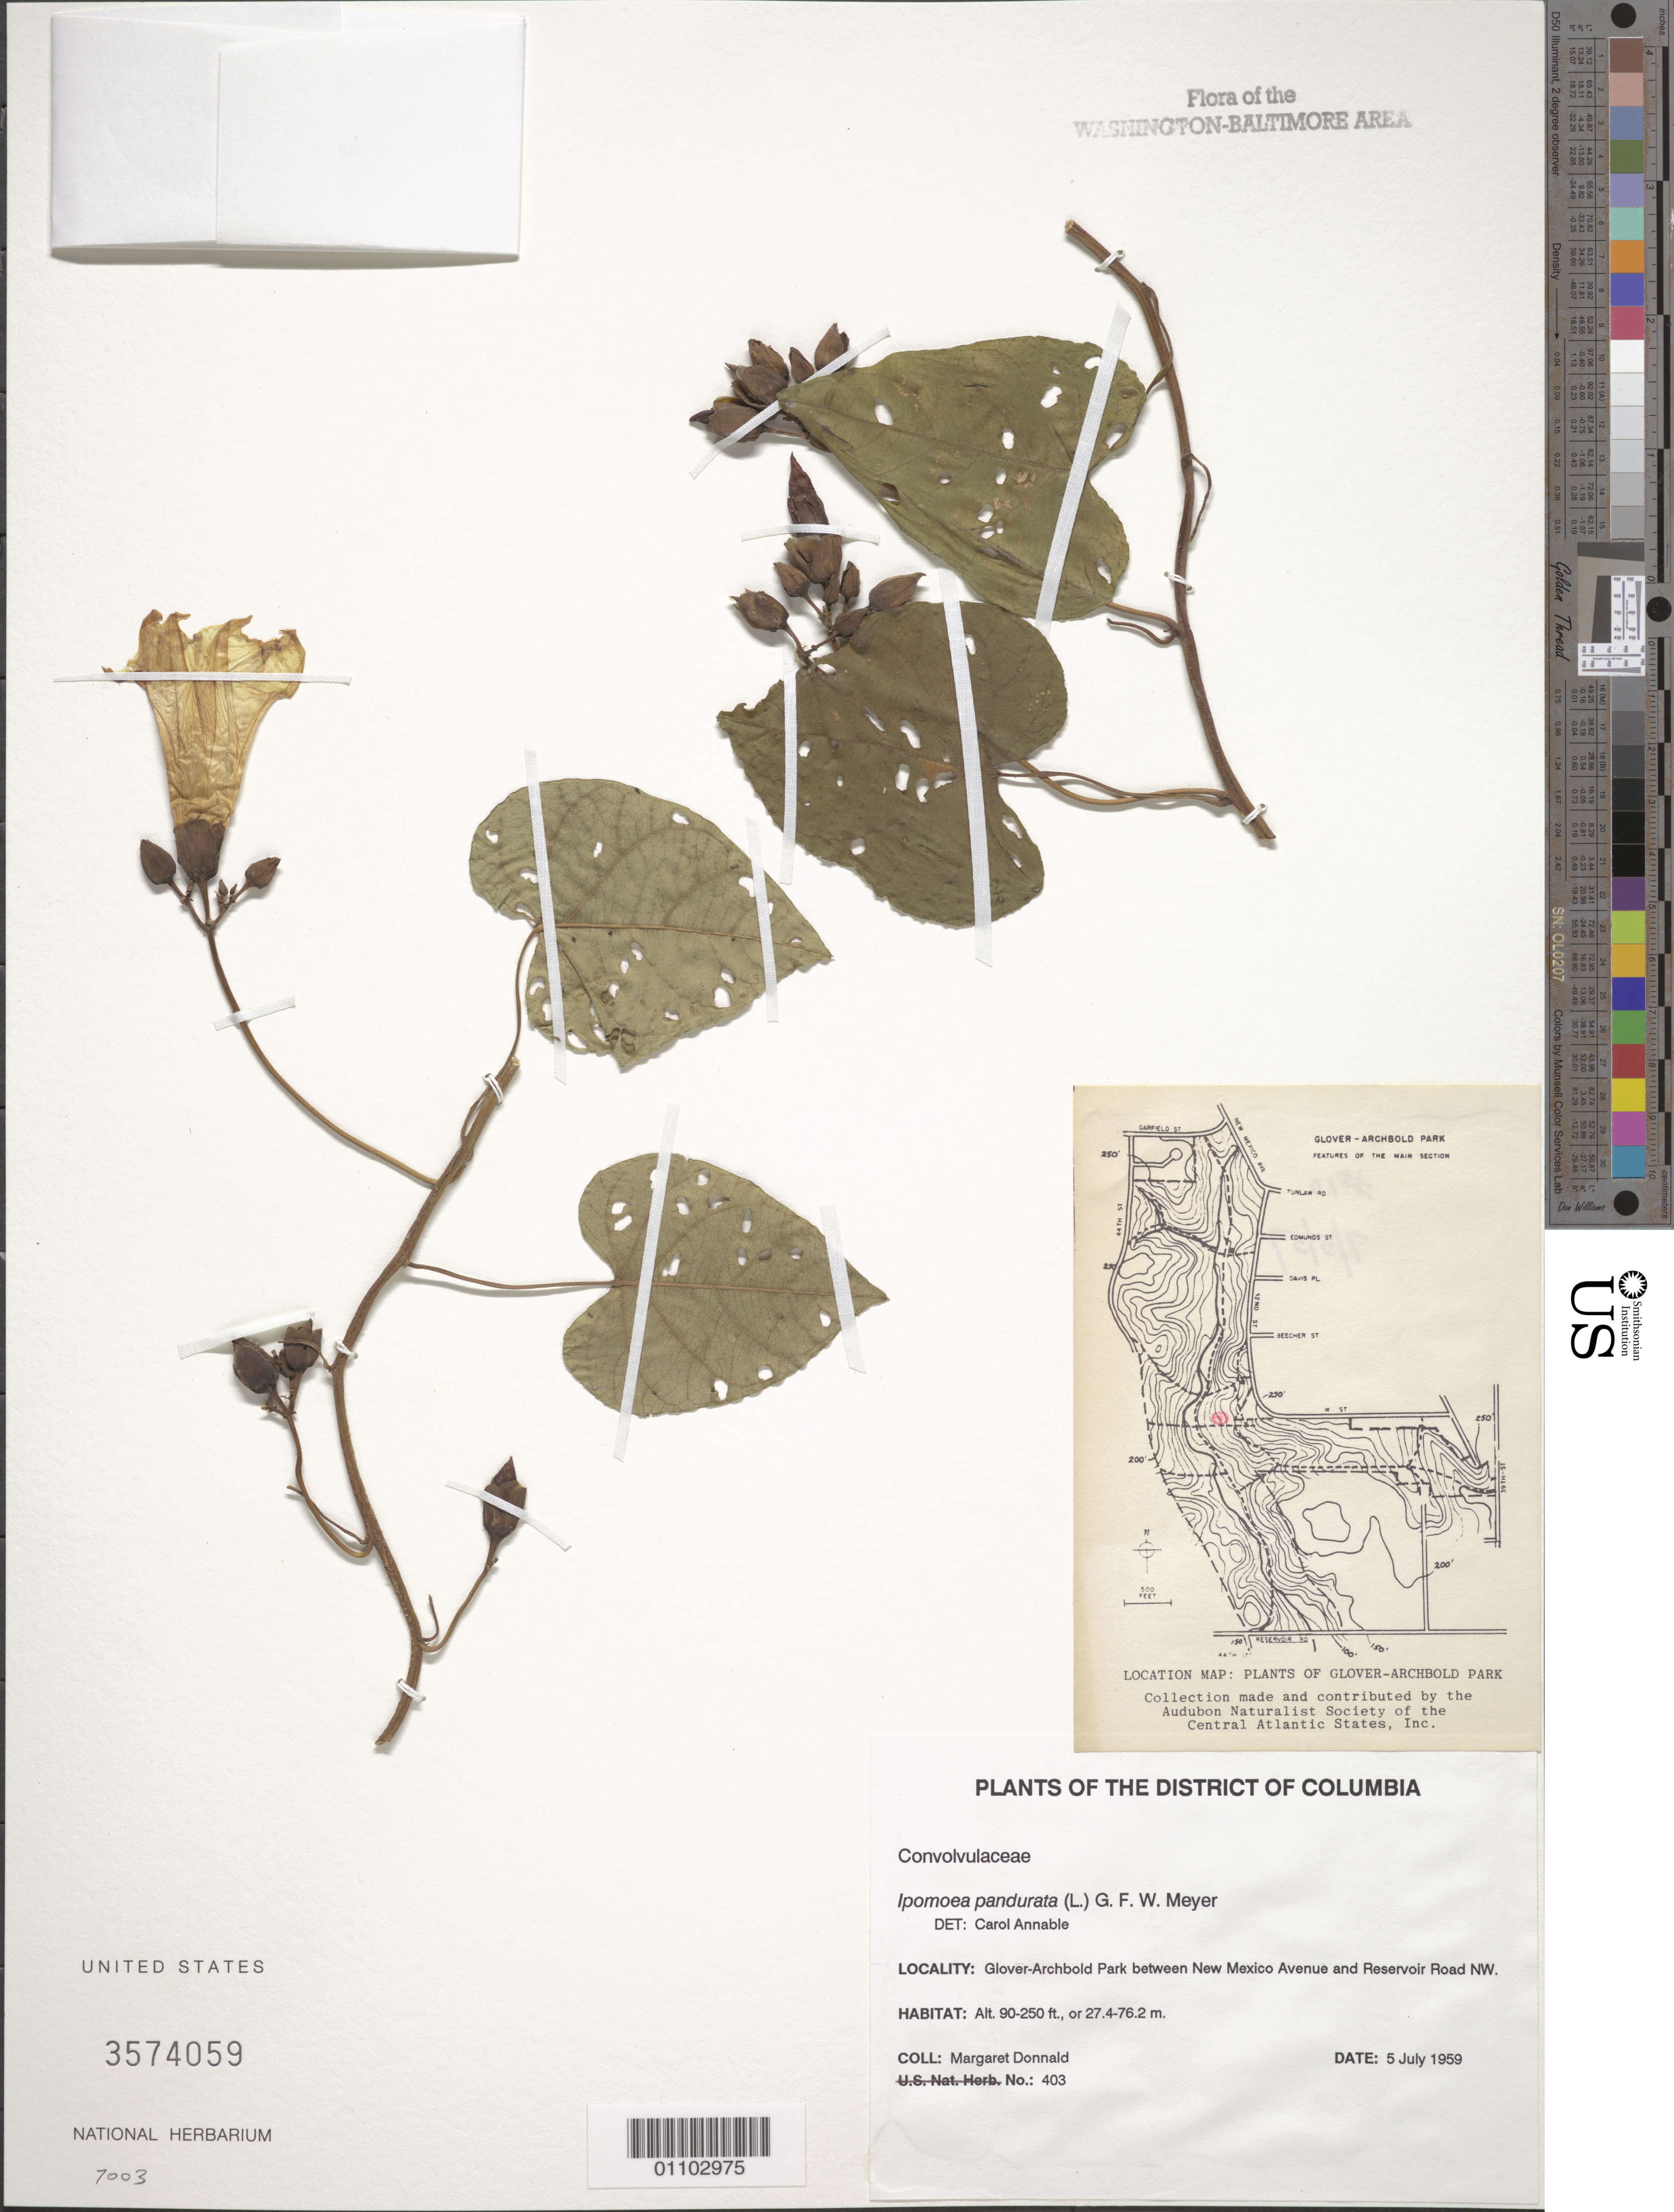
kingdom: Plantae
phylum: Tracheophyta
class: Magnoliopsida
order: Solanales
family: Convolvulaceae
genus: Ipomoea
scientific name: Ipomoea pandurata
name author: (L.) G. Mey.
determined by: Annable, C. R.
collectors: M. Donnald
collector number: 403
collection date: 1959-07-05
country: United States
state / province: District of Columbia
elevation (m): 27.4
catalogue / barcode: US 3574059